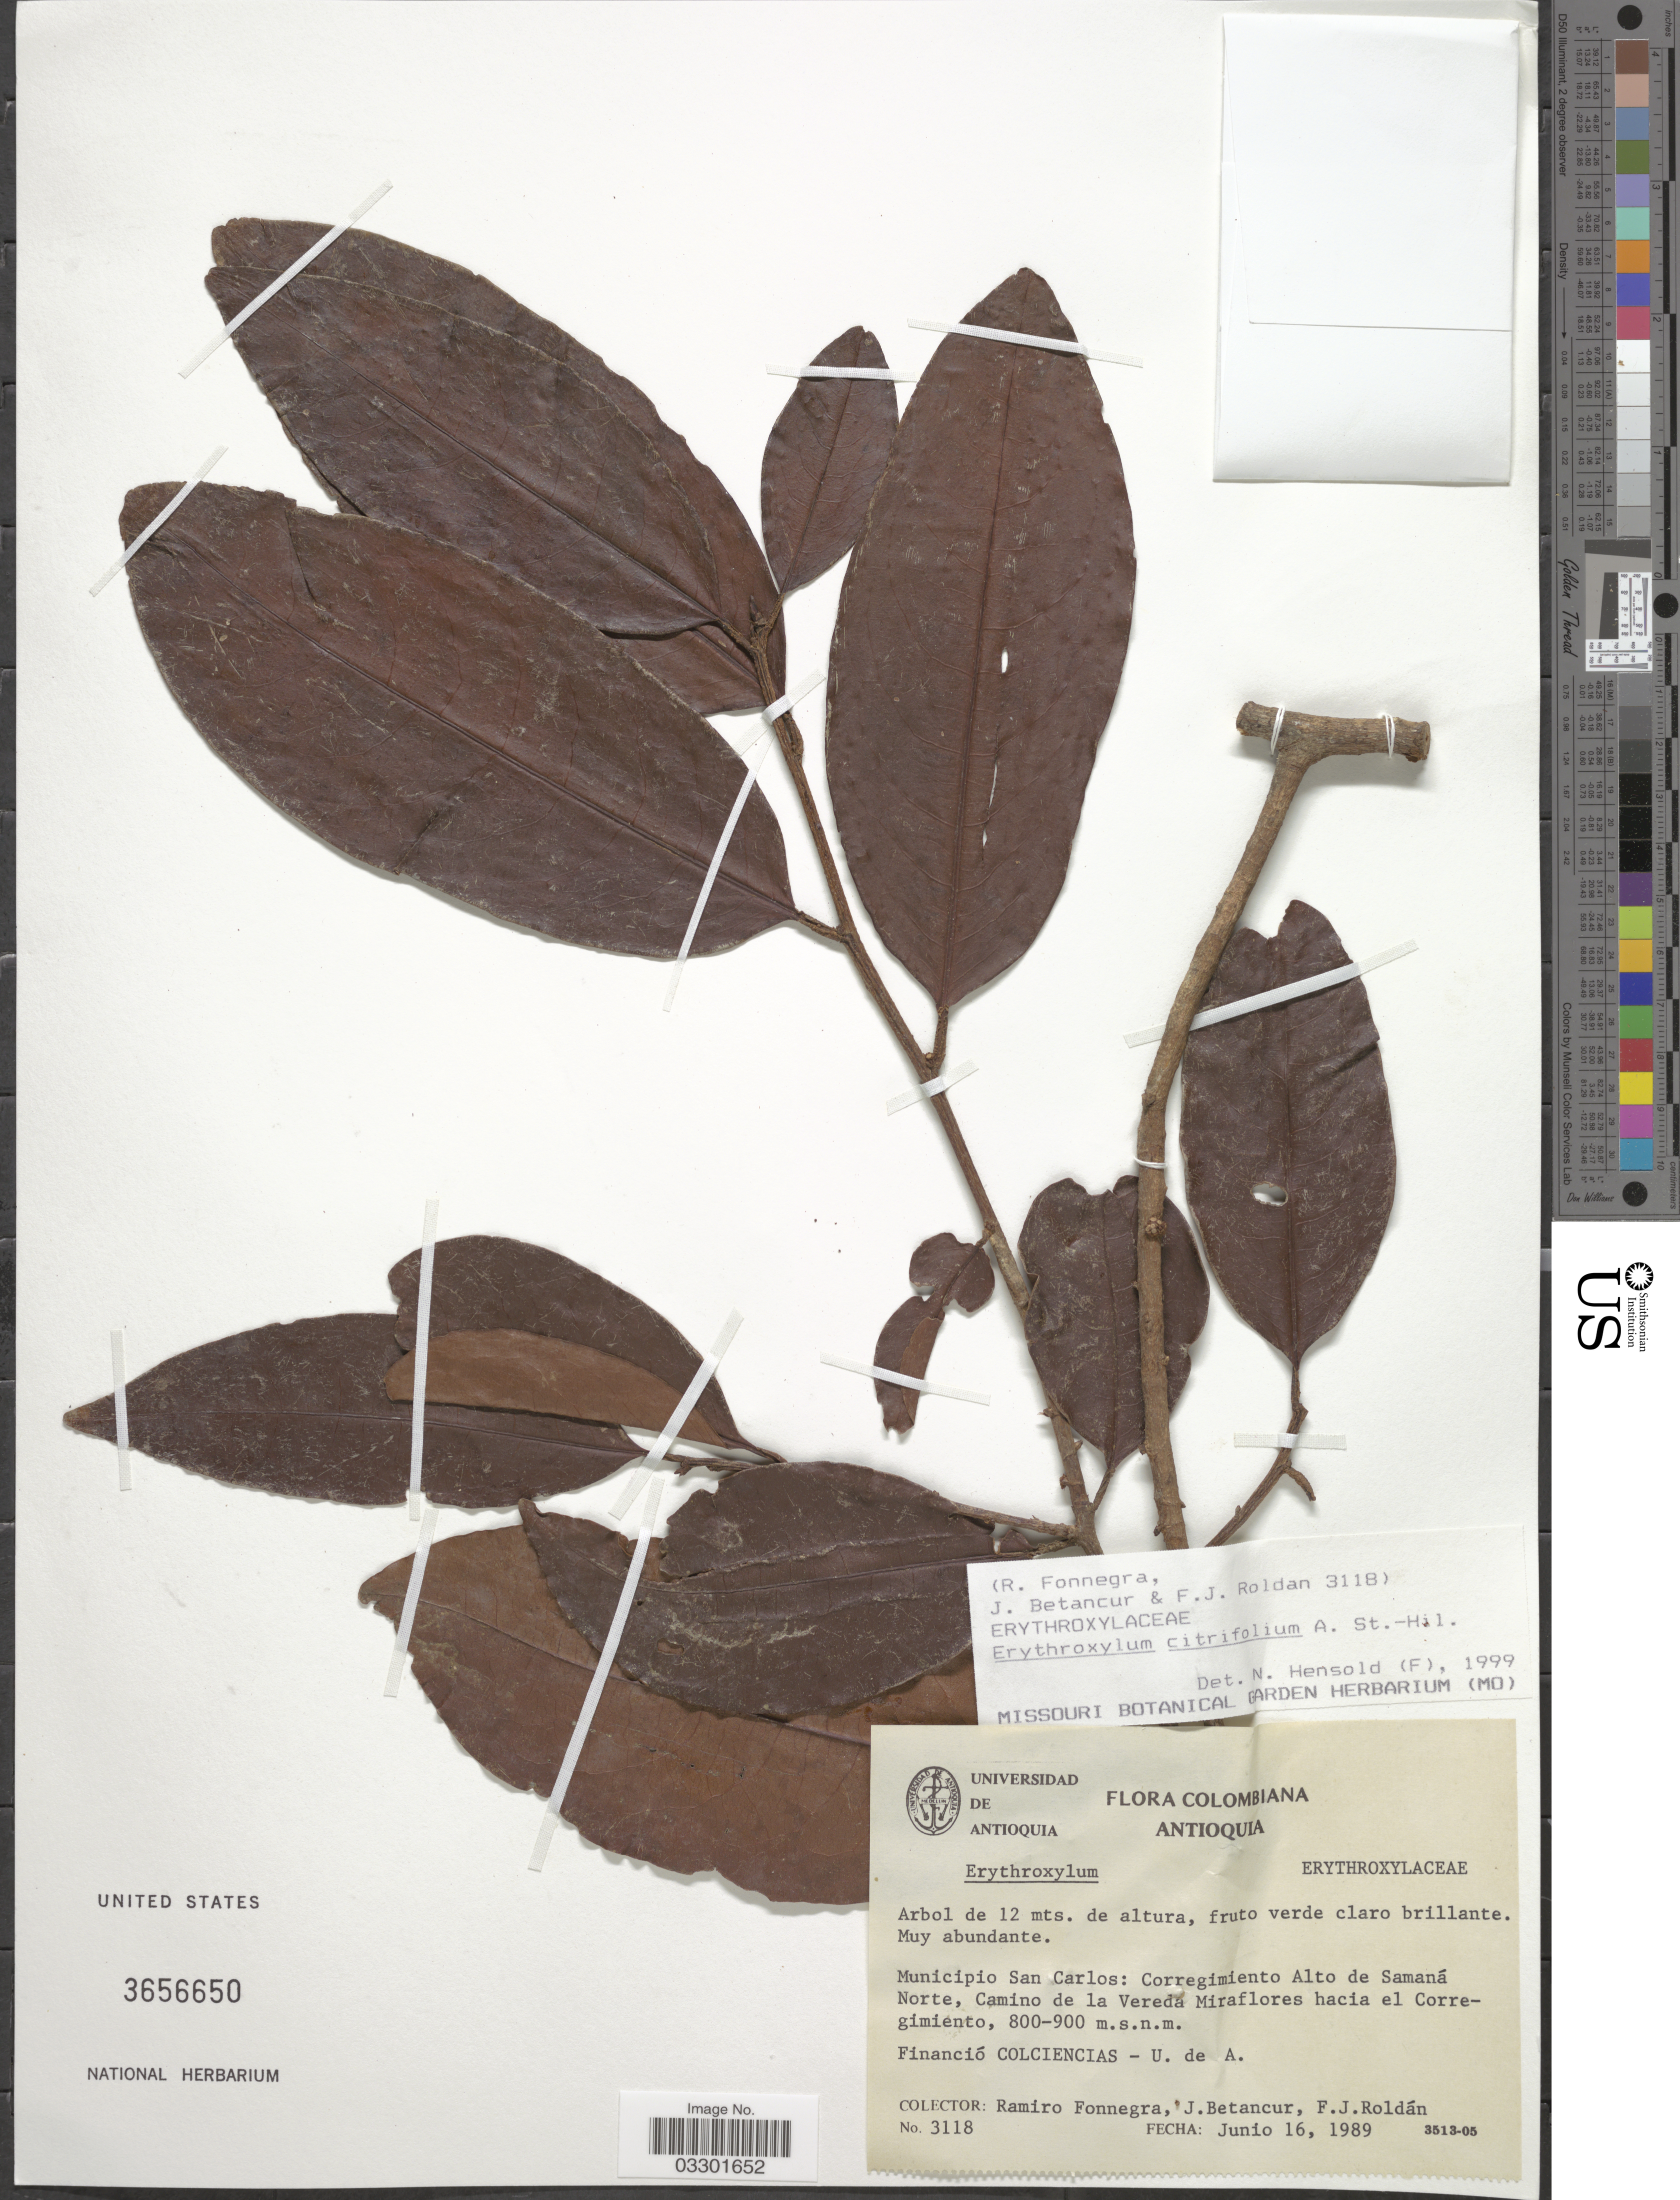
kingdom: Plantae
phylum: Tracheophyta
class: Magnoliopsida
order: Malpighiales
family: Erythroxylaceae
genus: Erythroxylum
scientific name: Erythroxylum citrifolium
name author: A. St.-Hil.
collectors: R. Fonnegra G., J. Betancur & F. J. Roldán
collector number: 3118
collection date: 1989-06-16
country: Colombia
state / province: Antioquia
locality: Municipio San Carlos: Corregimiento Alto de Samaná Norte, Camino de la Vereda Miraflores hacia el Corregimiento.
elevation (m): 800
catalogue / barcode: US 3656650